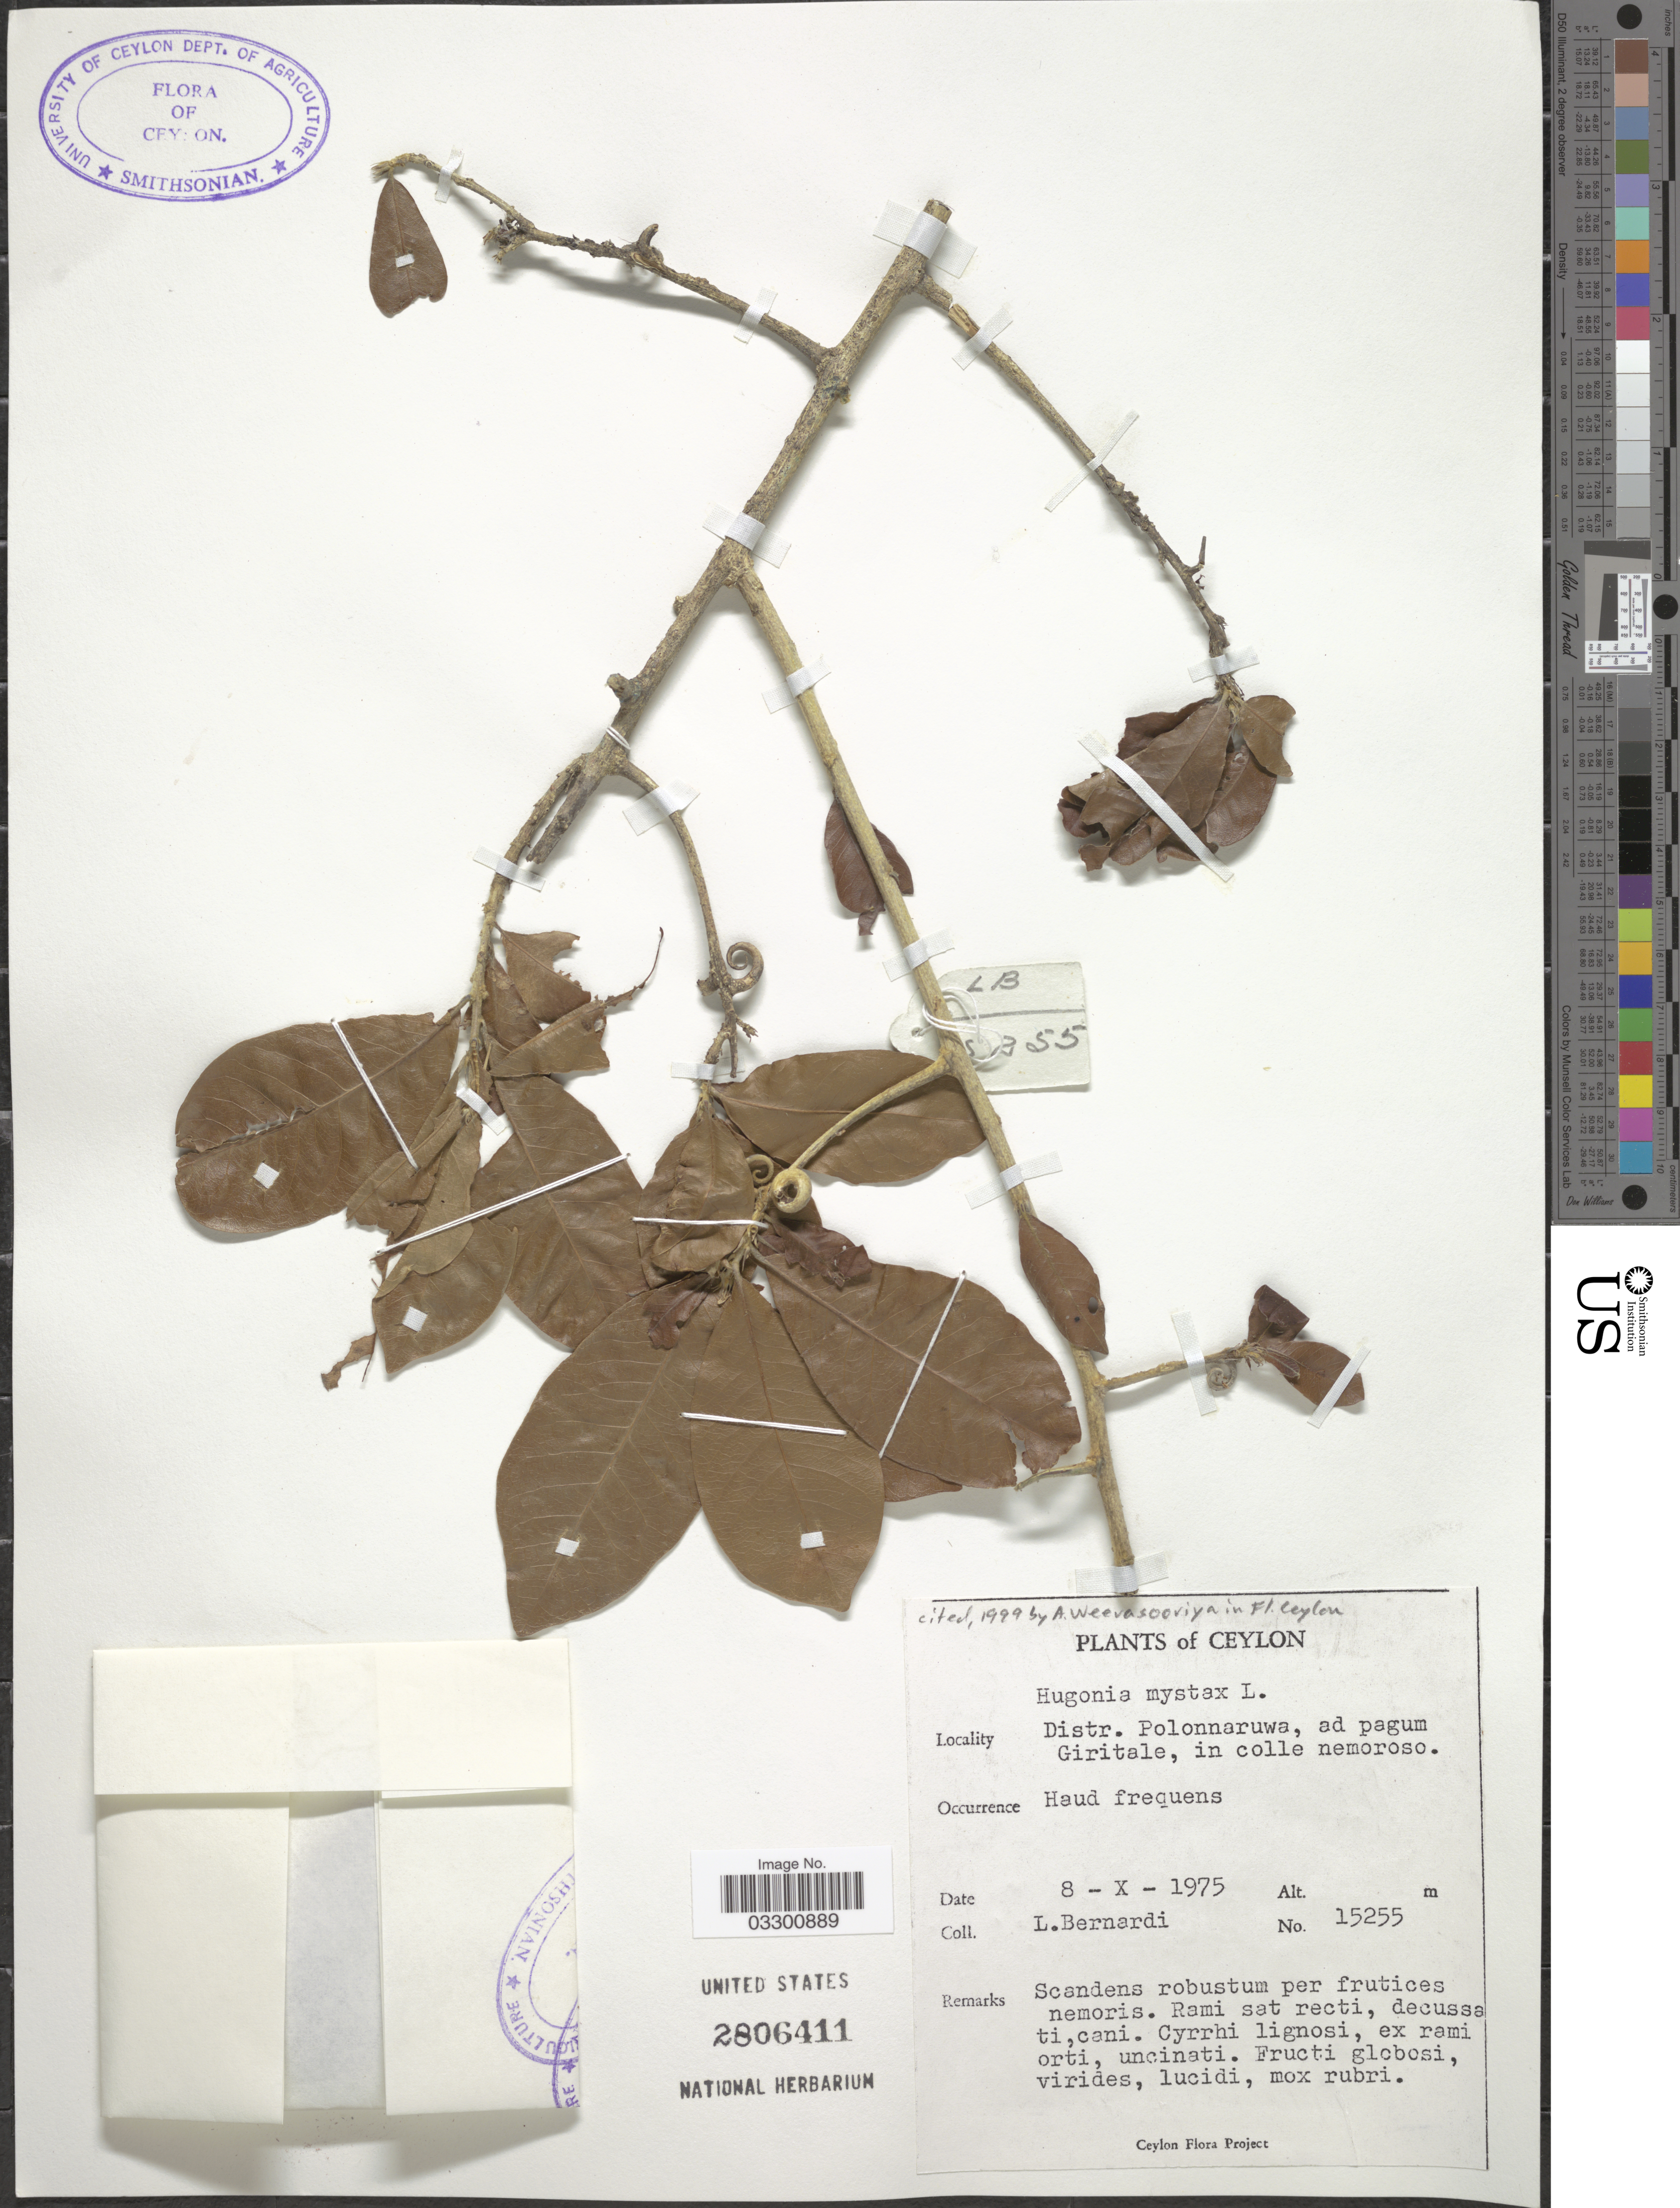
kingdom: Plantae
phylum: Tracheophyta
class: Magnoliopsida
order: Malpighiales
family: Linaceae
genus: Hugonia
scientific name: Hugonia mystax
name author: L.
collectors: L. Bernardi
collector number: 15255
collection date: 1975-10-08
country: Sri Lanka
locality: Ceylon, Distr. Polonnaruwa, ad pagum Giritale, in colle nemoroso.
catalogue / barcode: US 2806411